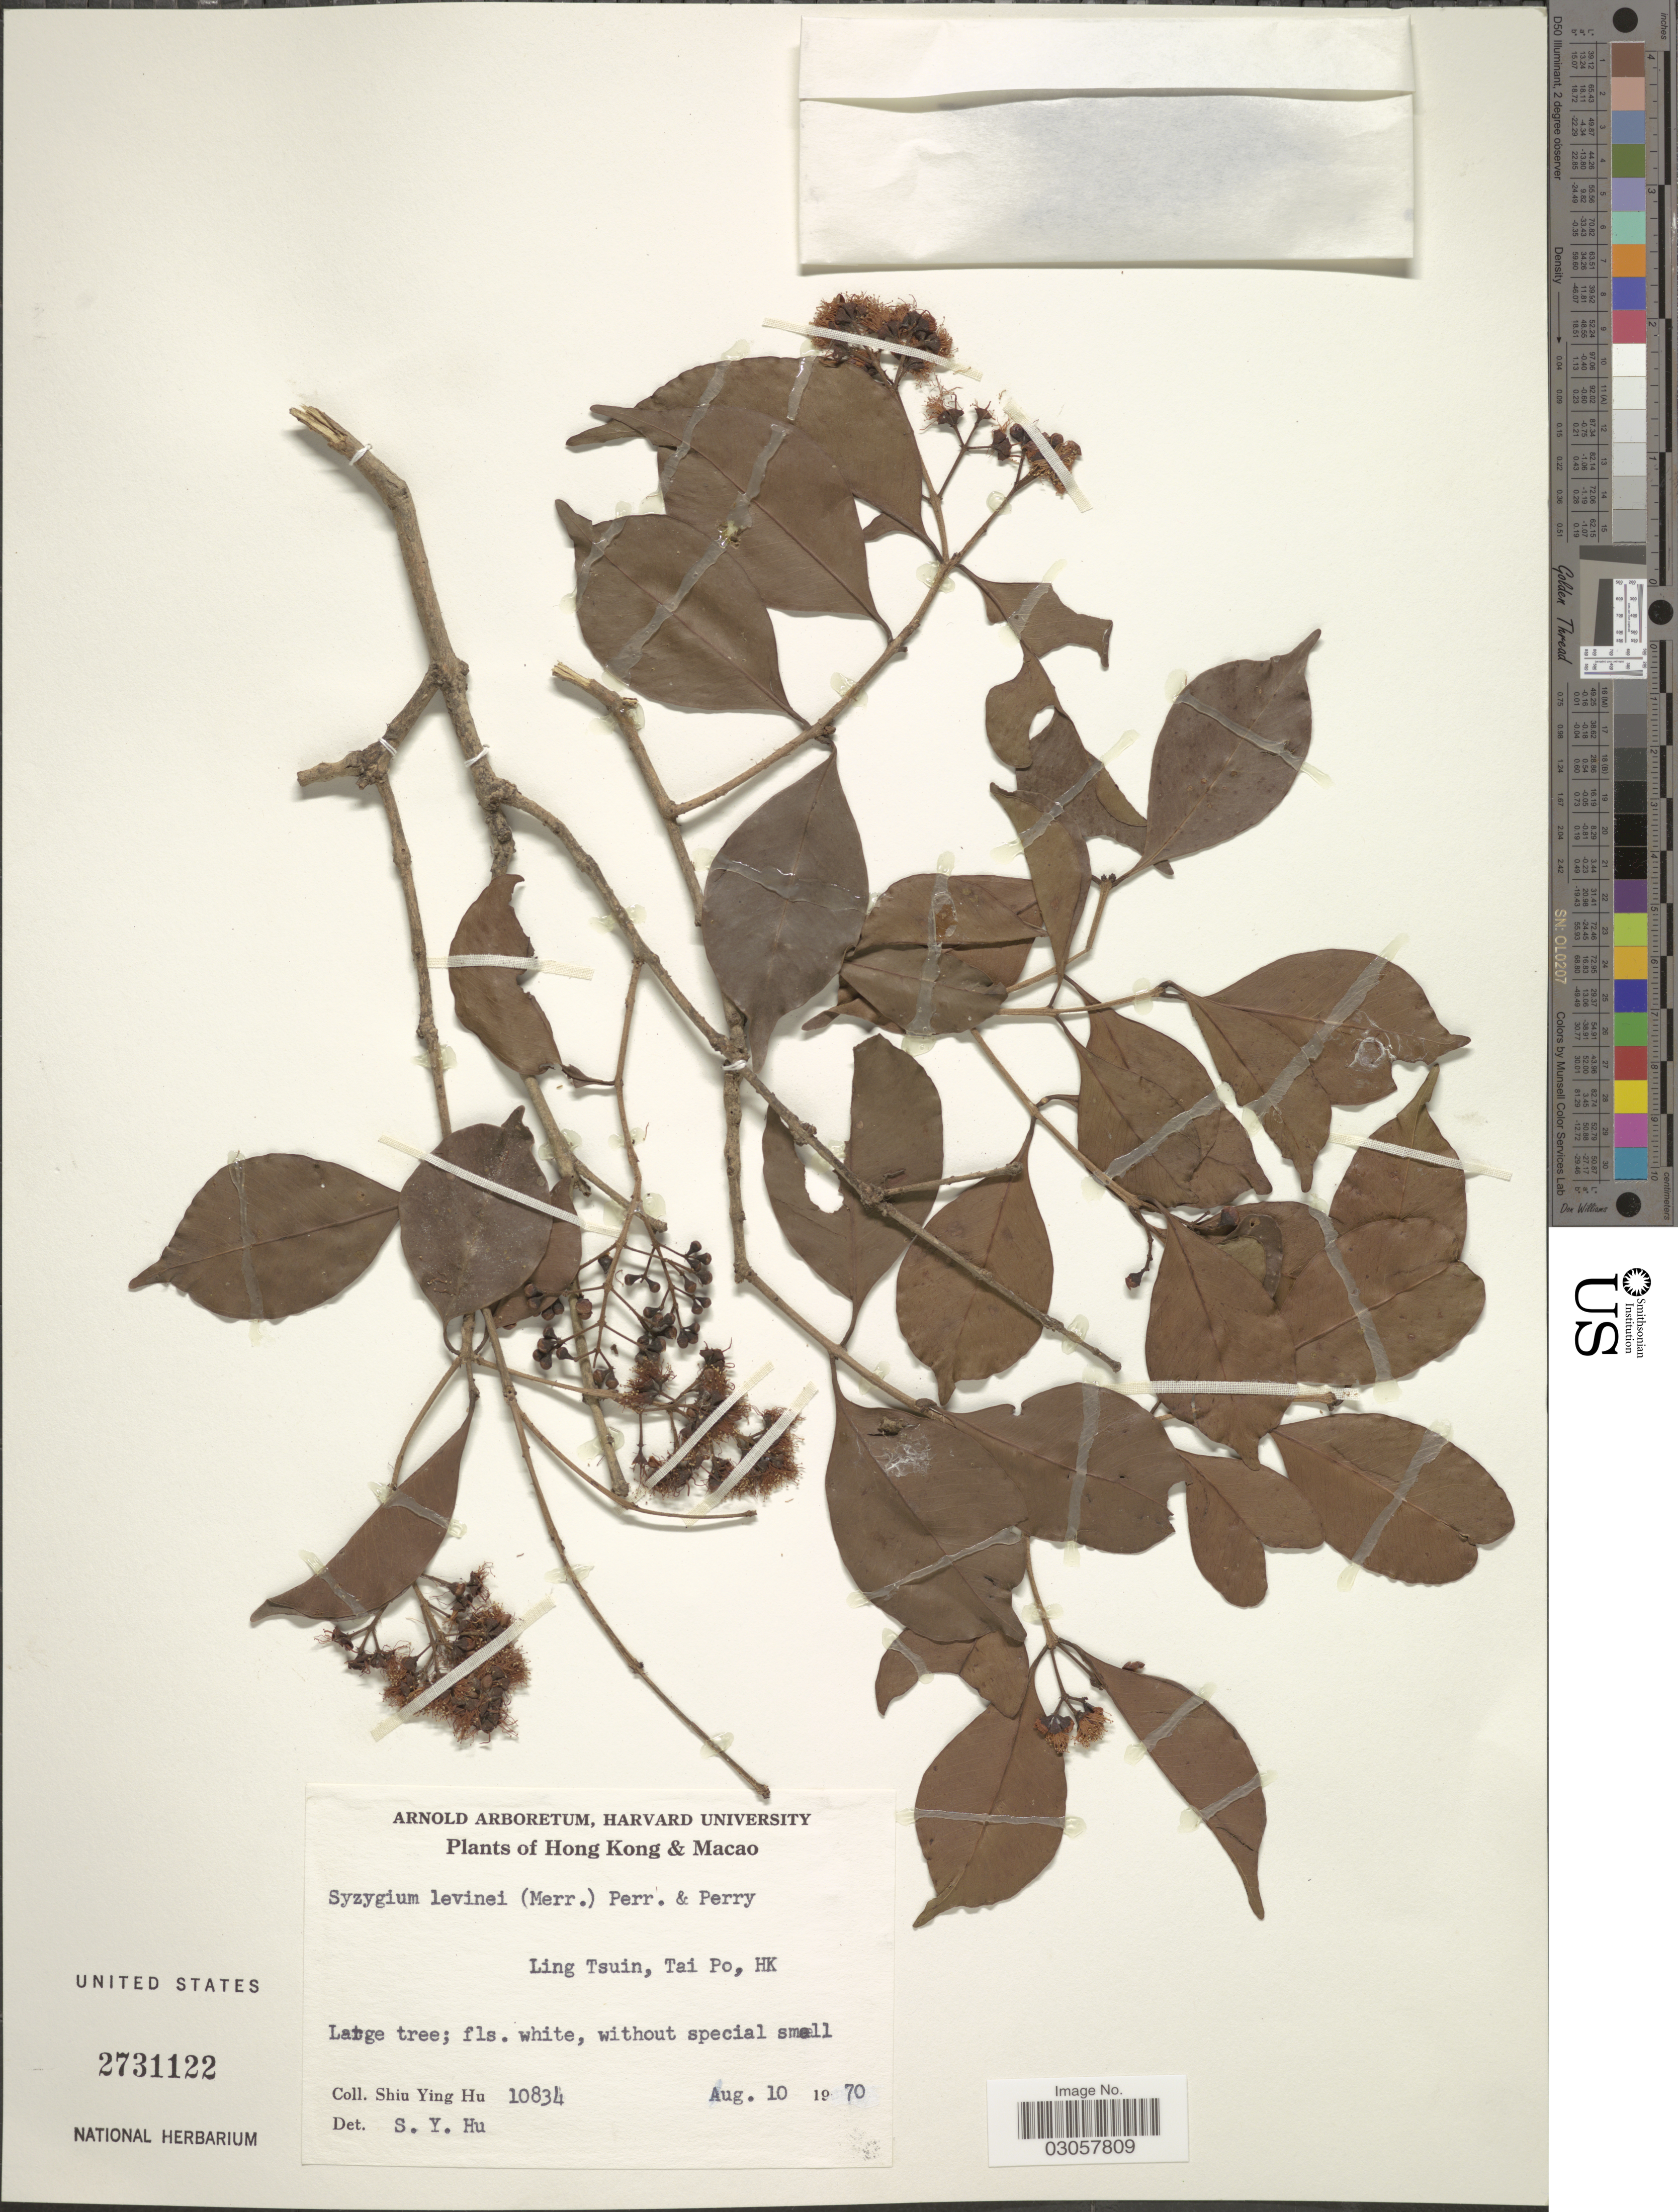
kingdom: Plantae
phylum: Tracheophyta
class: Magnoliopsida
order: Myrtales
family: Myrtaceae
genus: Syzygium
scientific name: Syzygium levinei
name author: (Merr.) Merr. & L.M. Perry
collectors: S. Y. Hu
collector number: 10834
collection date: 1970-08-10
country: China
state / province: Hong Kong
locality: Macao. Ling Tsuin, Tai Po.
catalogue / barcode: US 2731122